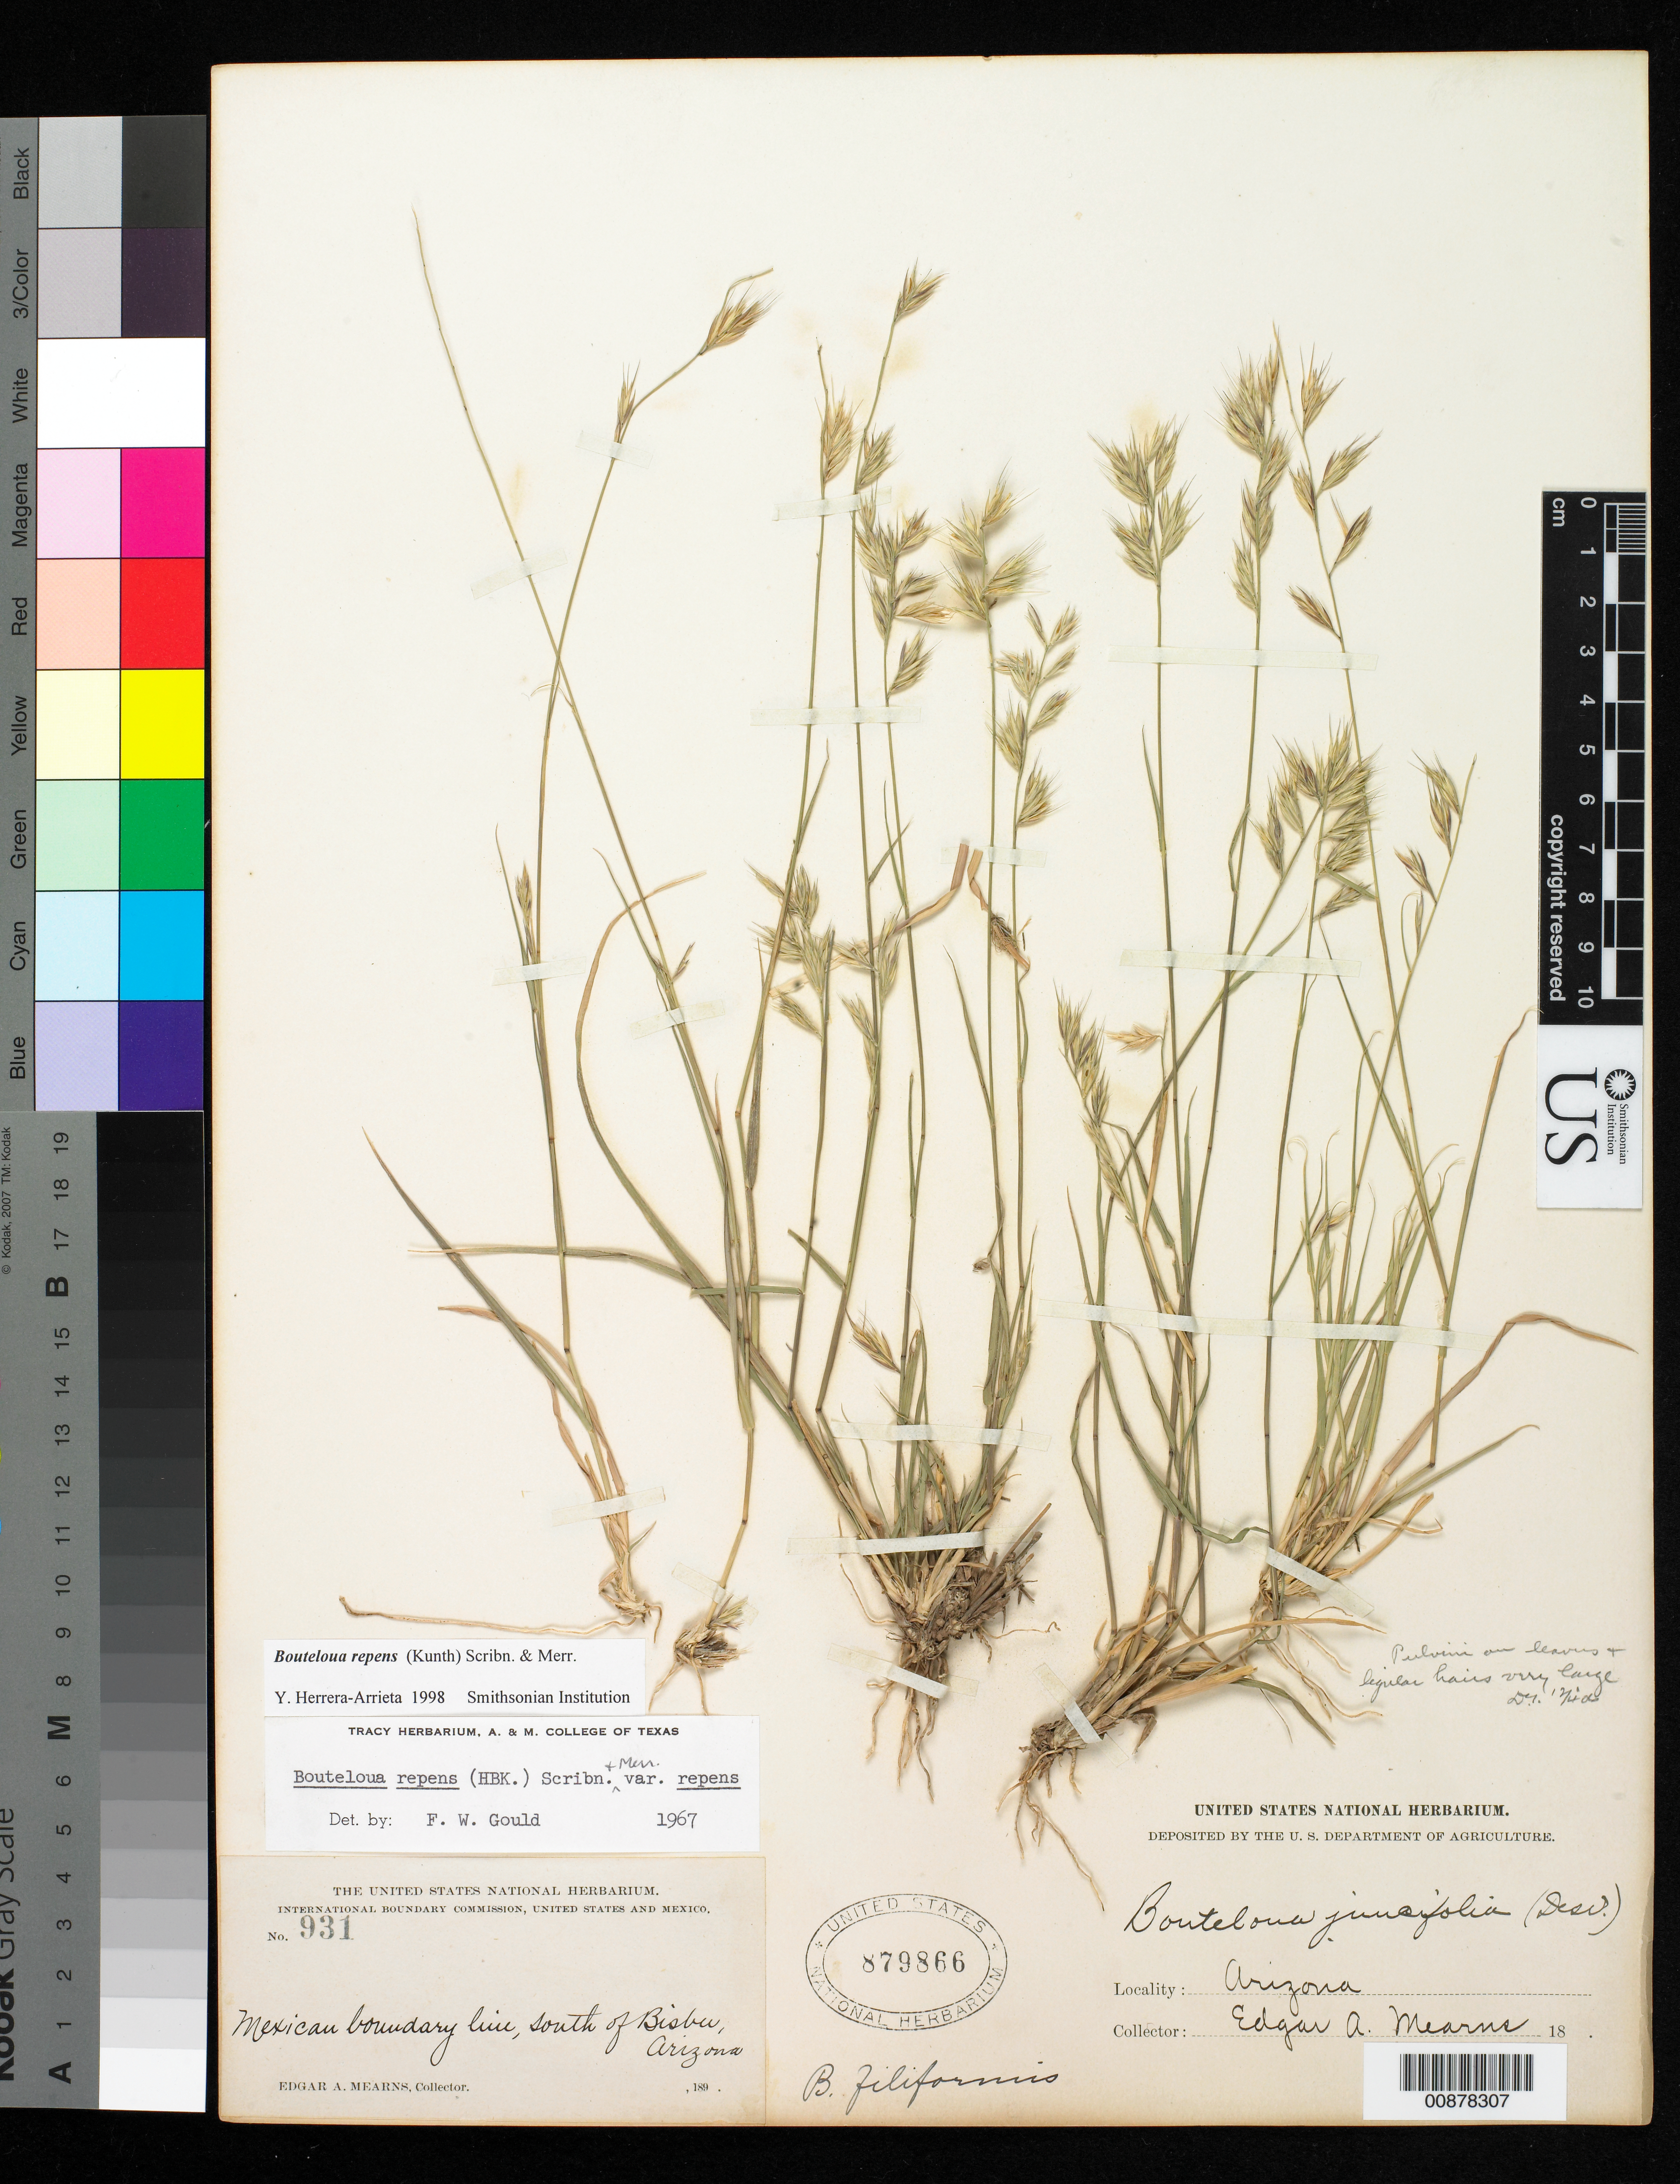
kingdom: Plantae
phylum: Tracheophyta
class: Liliopsida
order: Poales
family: Poaceae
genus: Bouteloua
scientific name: Bouteloua repens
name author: (Kunth) Scribn. & Merr.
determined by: Herrera Arrieta, Y., (CIIDIR), Instituto Politecnico Nacional (MEXICO)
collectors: E. A. Mearns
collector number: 931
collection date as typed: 189-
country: United States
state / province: Arizona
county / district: Cochise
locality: Mexican Boundary Line, S of Bisbee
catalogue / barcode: US 879866